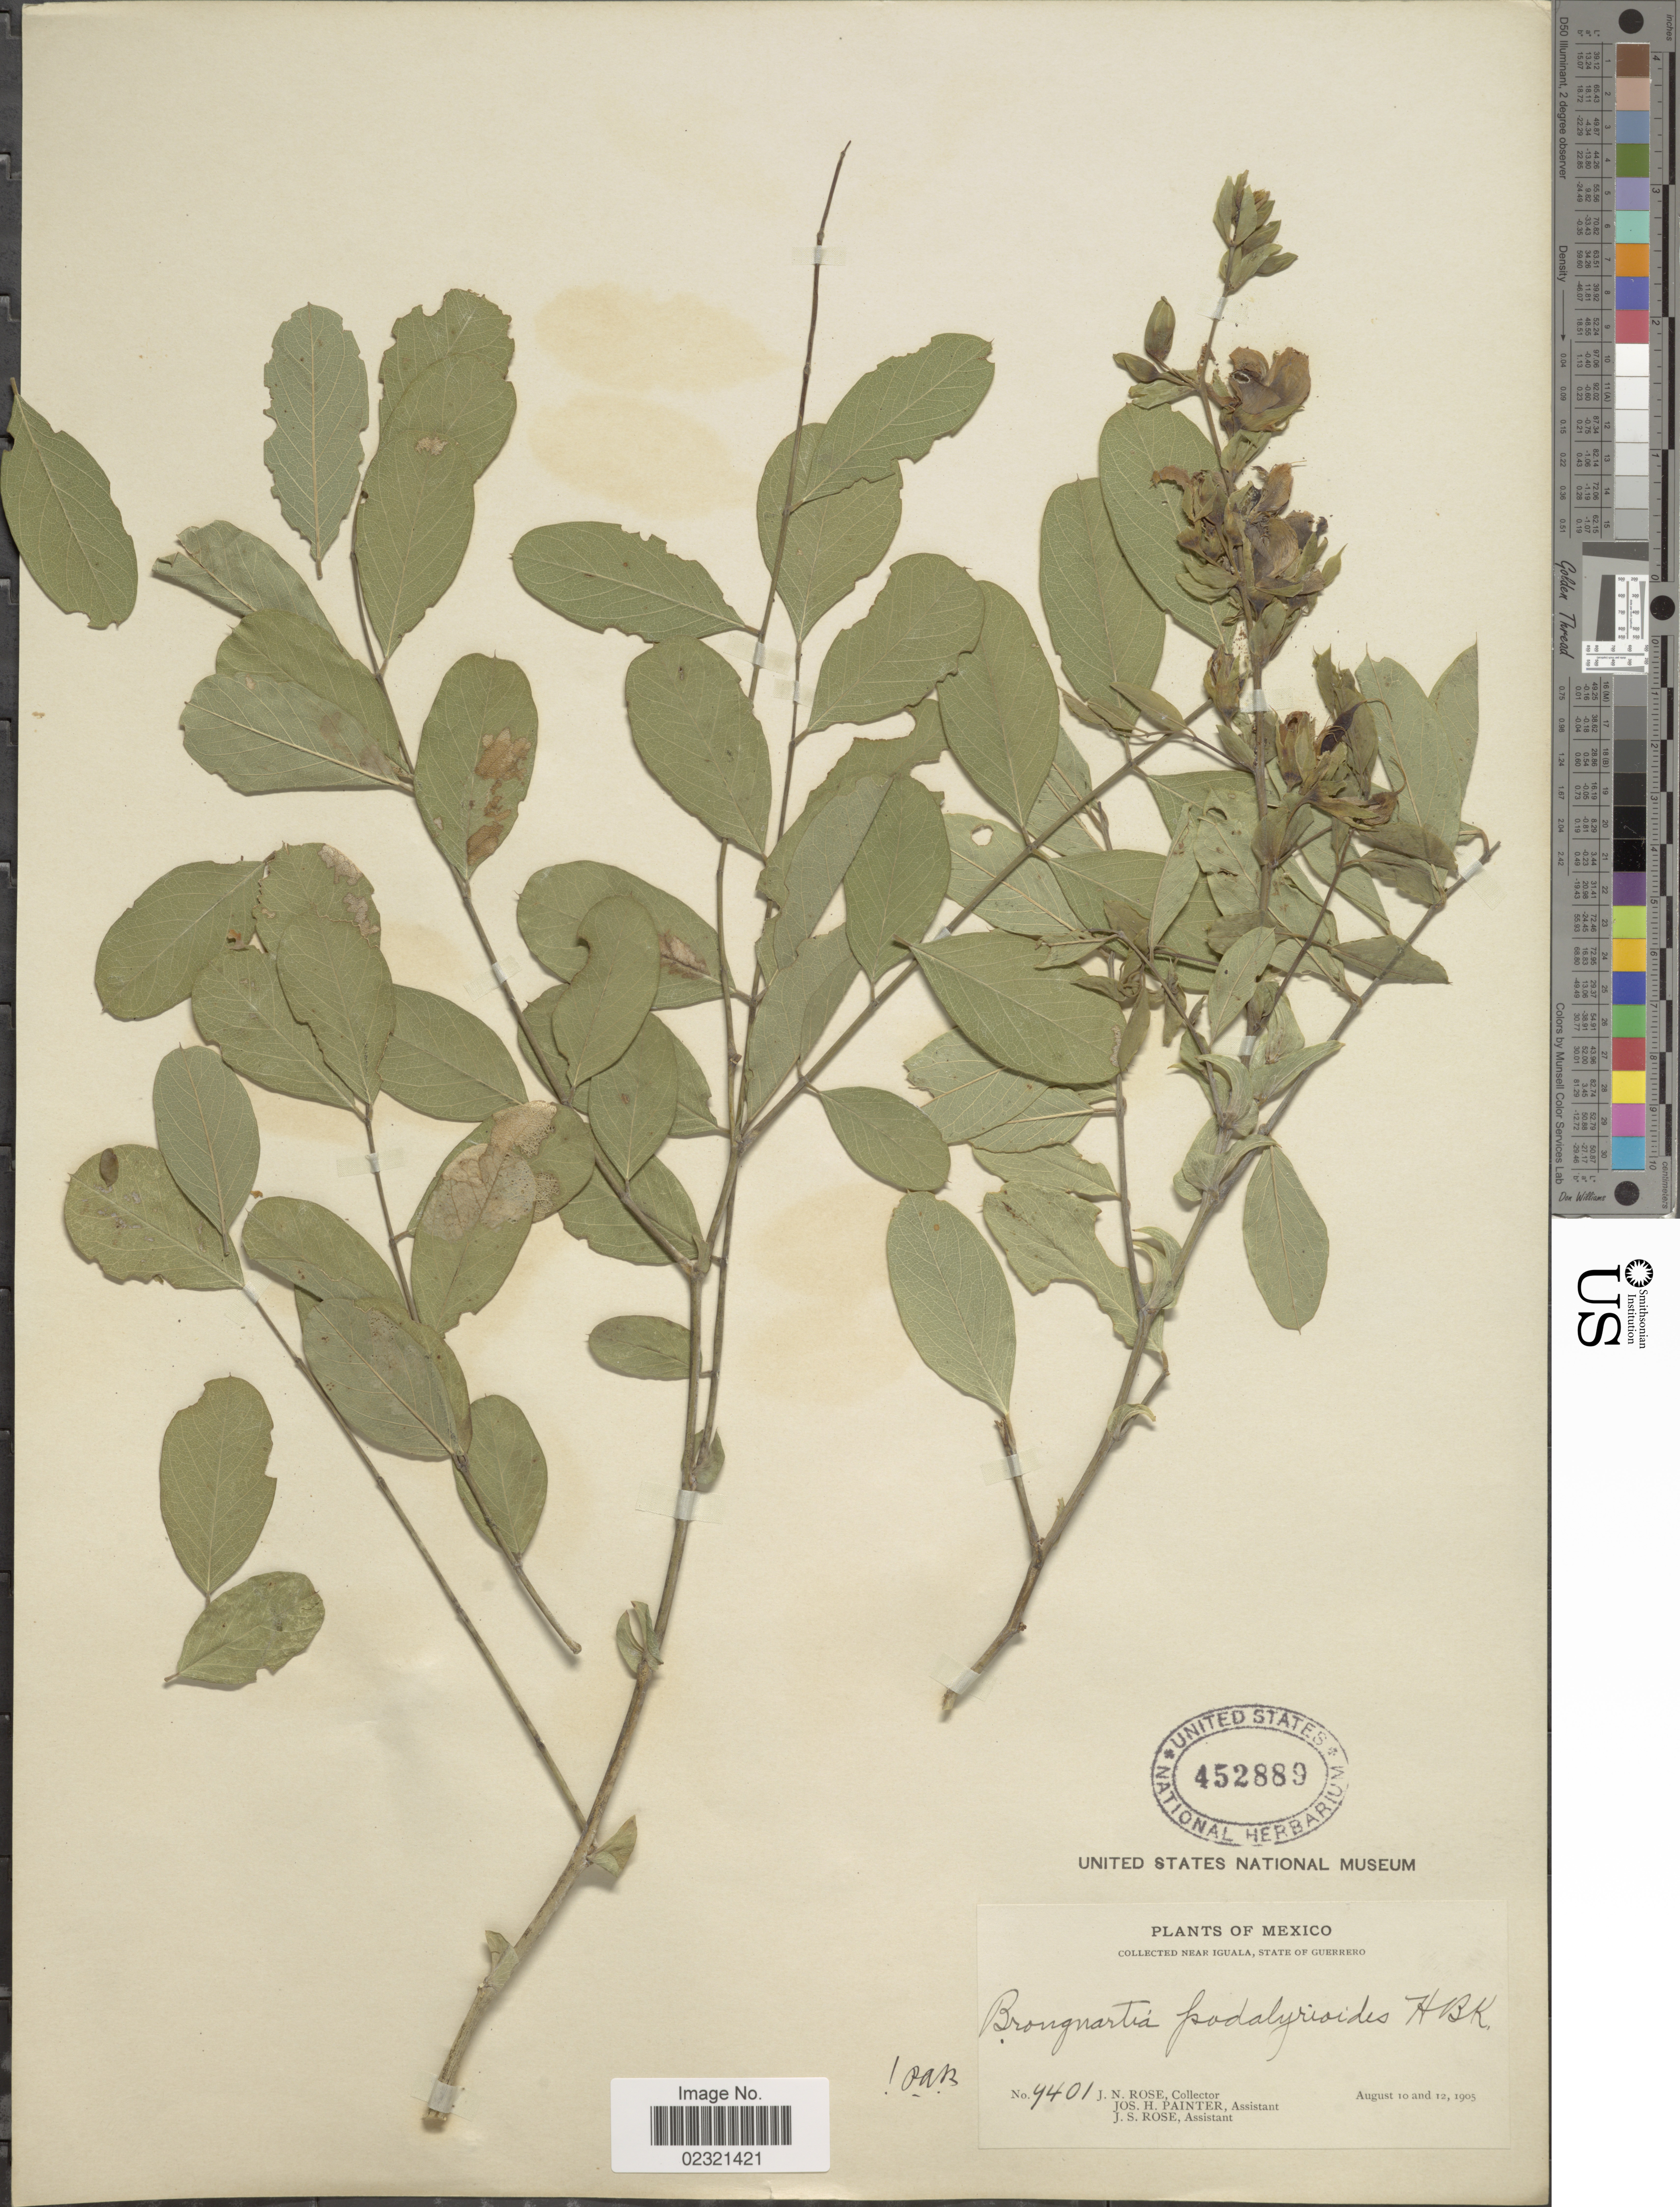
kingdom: Plantae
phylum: Tracheophyta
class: Magnoliopsida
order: Fabales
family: Fabaceae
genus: Brongniartia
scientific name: Brongniartia podalyrioides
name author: Kunth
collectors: J. N. Rose, J. H. Painter & J. S. Rose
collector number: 9401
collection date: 1905-08-10/1905-08-12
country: Mexico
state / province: Guerrero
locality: Near Iguala.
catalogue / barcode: US 452889